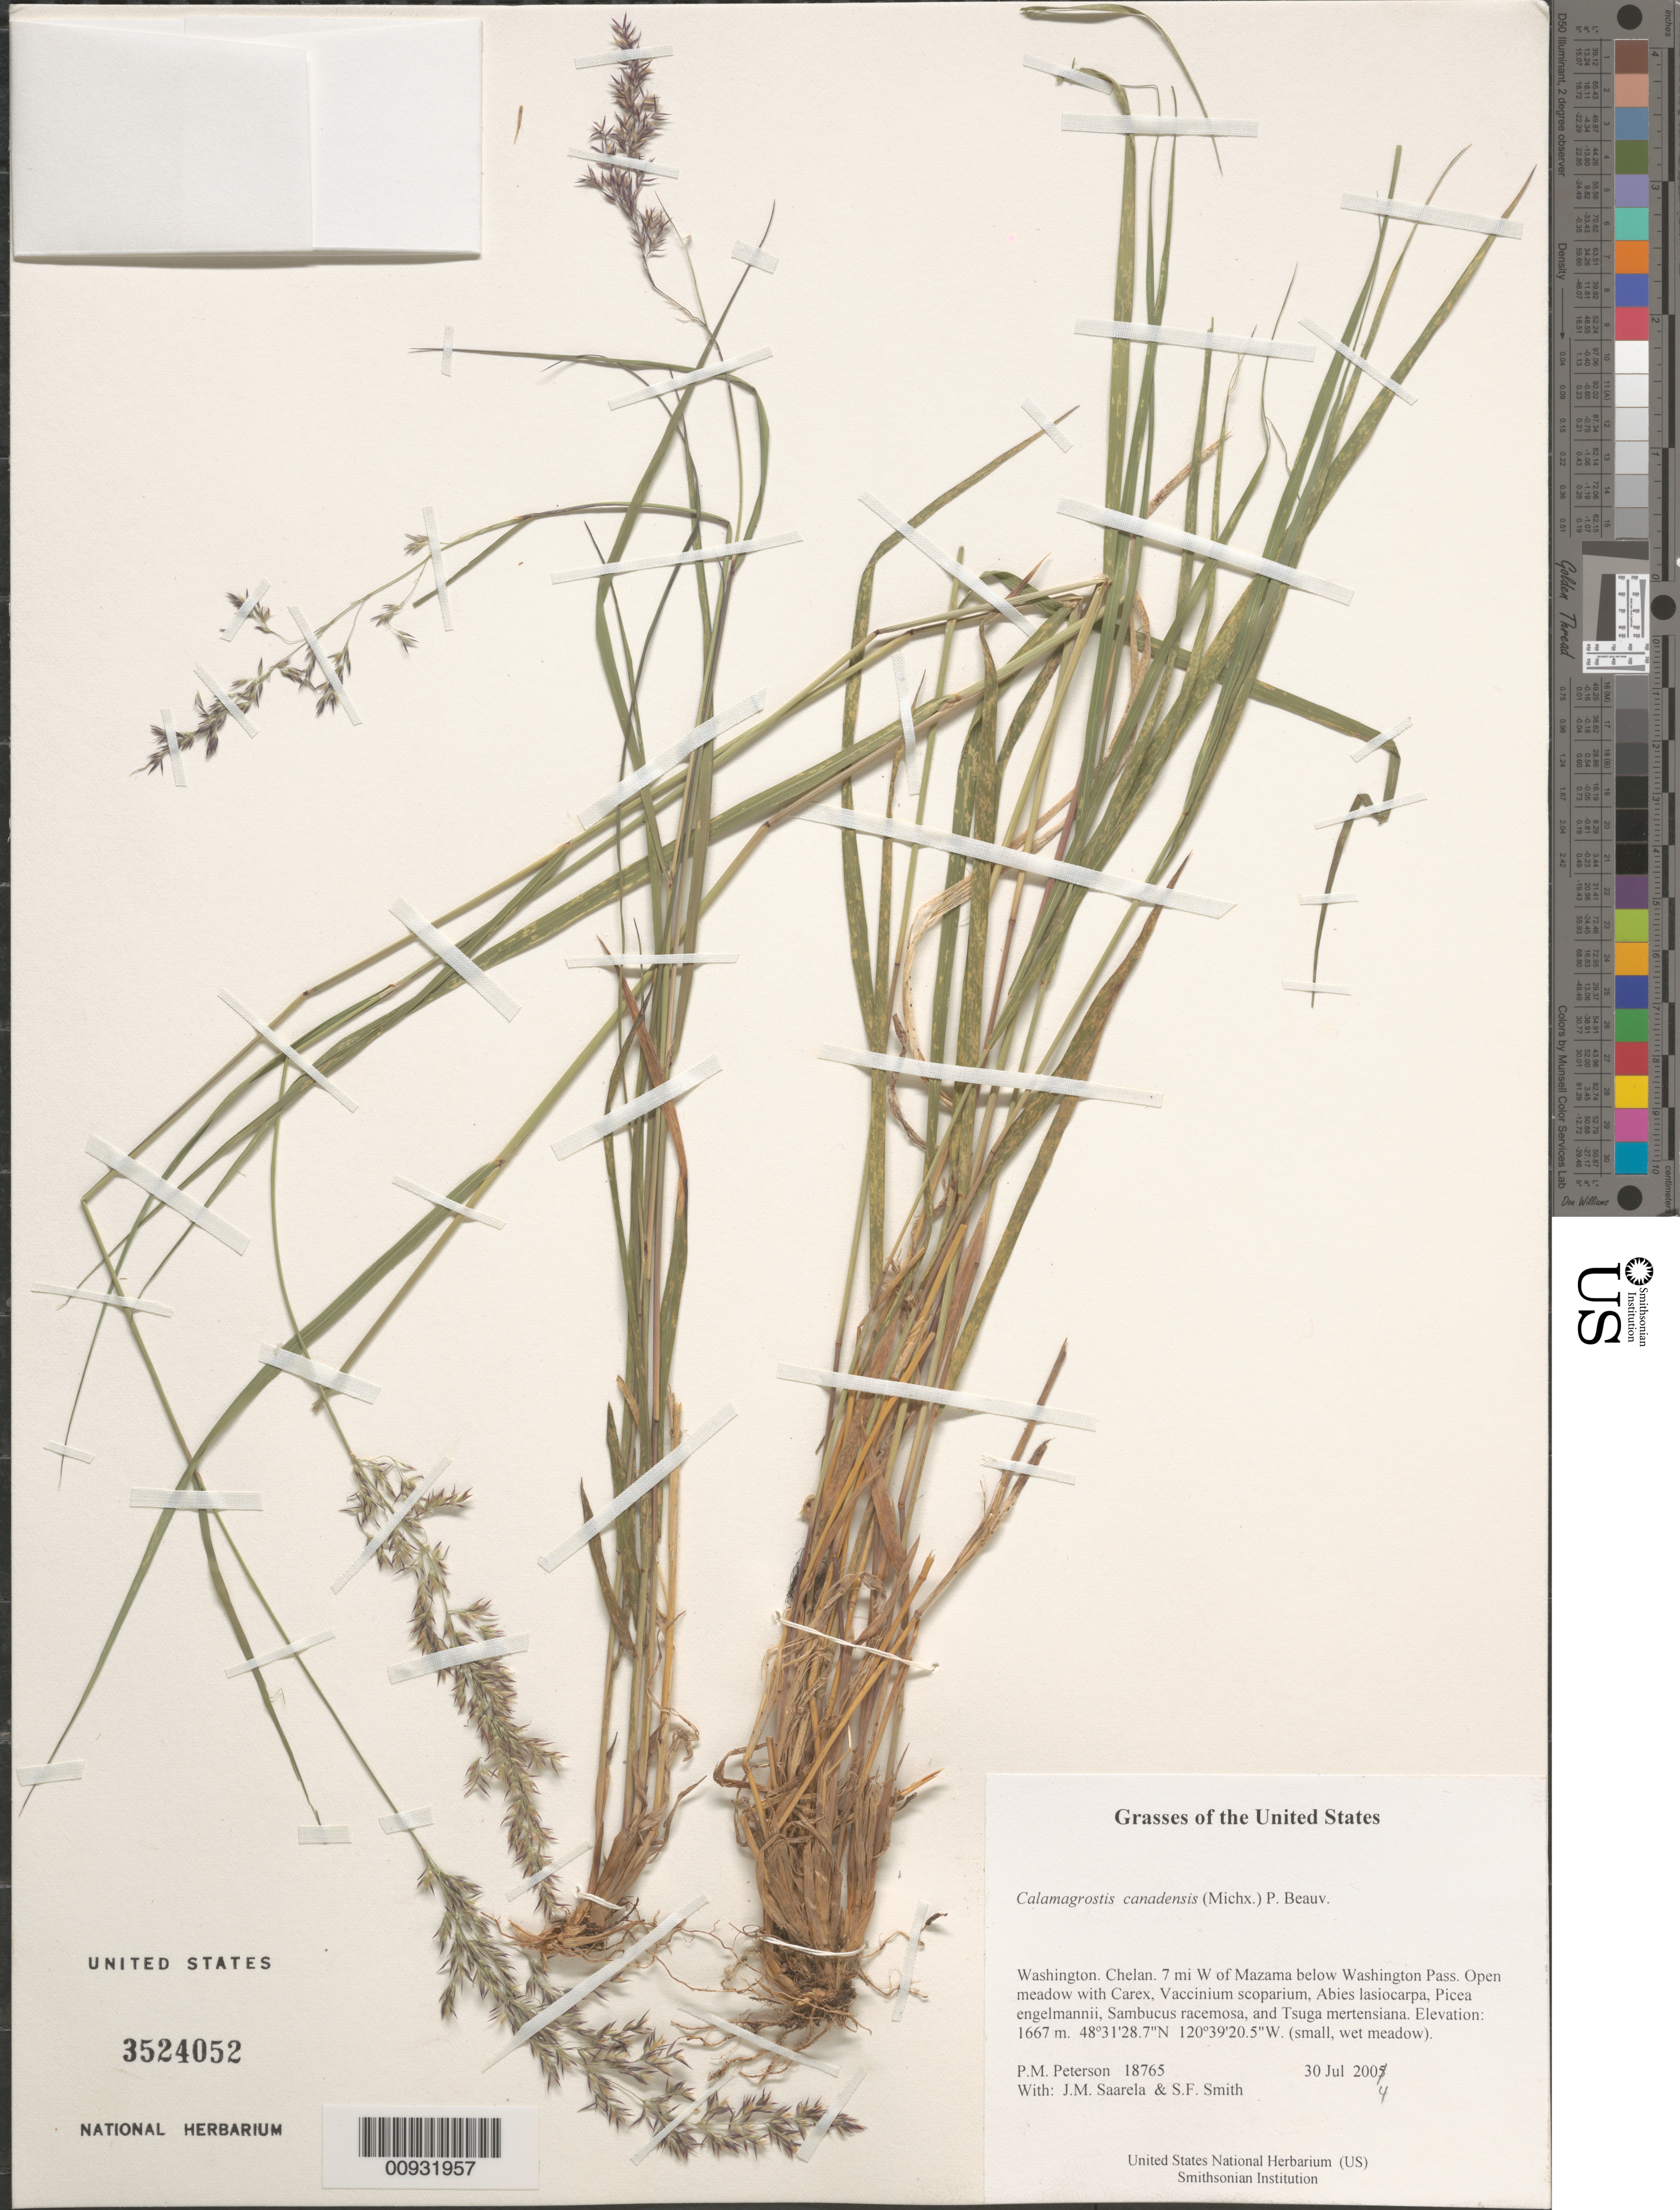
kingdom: Plantae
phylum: Tracheophyta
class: Liliopsida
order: Poales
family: Poaceae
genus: Calamagrostis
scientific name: Calamagrostis canadensis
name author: (Michx.) P. Beauv.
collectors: P. M. Peterson, J. Saarela & S.F. Smith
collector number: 18765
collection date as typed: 30 Jul 2004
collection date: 2004-07-30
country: United States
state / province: Washington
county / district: Chelan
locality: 7 mi W of Mazama below Washington Pass. Open meadow with Carex, Vaccinium scoparium, Abies lasiocarpa, Picea engelmannii, Sambucus racemosa, and Tsuga mertensiana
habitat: small, wet meadow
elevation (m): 1667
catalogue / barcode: US 3524052